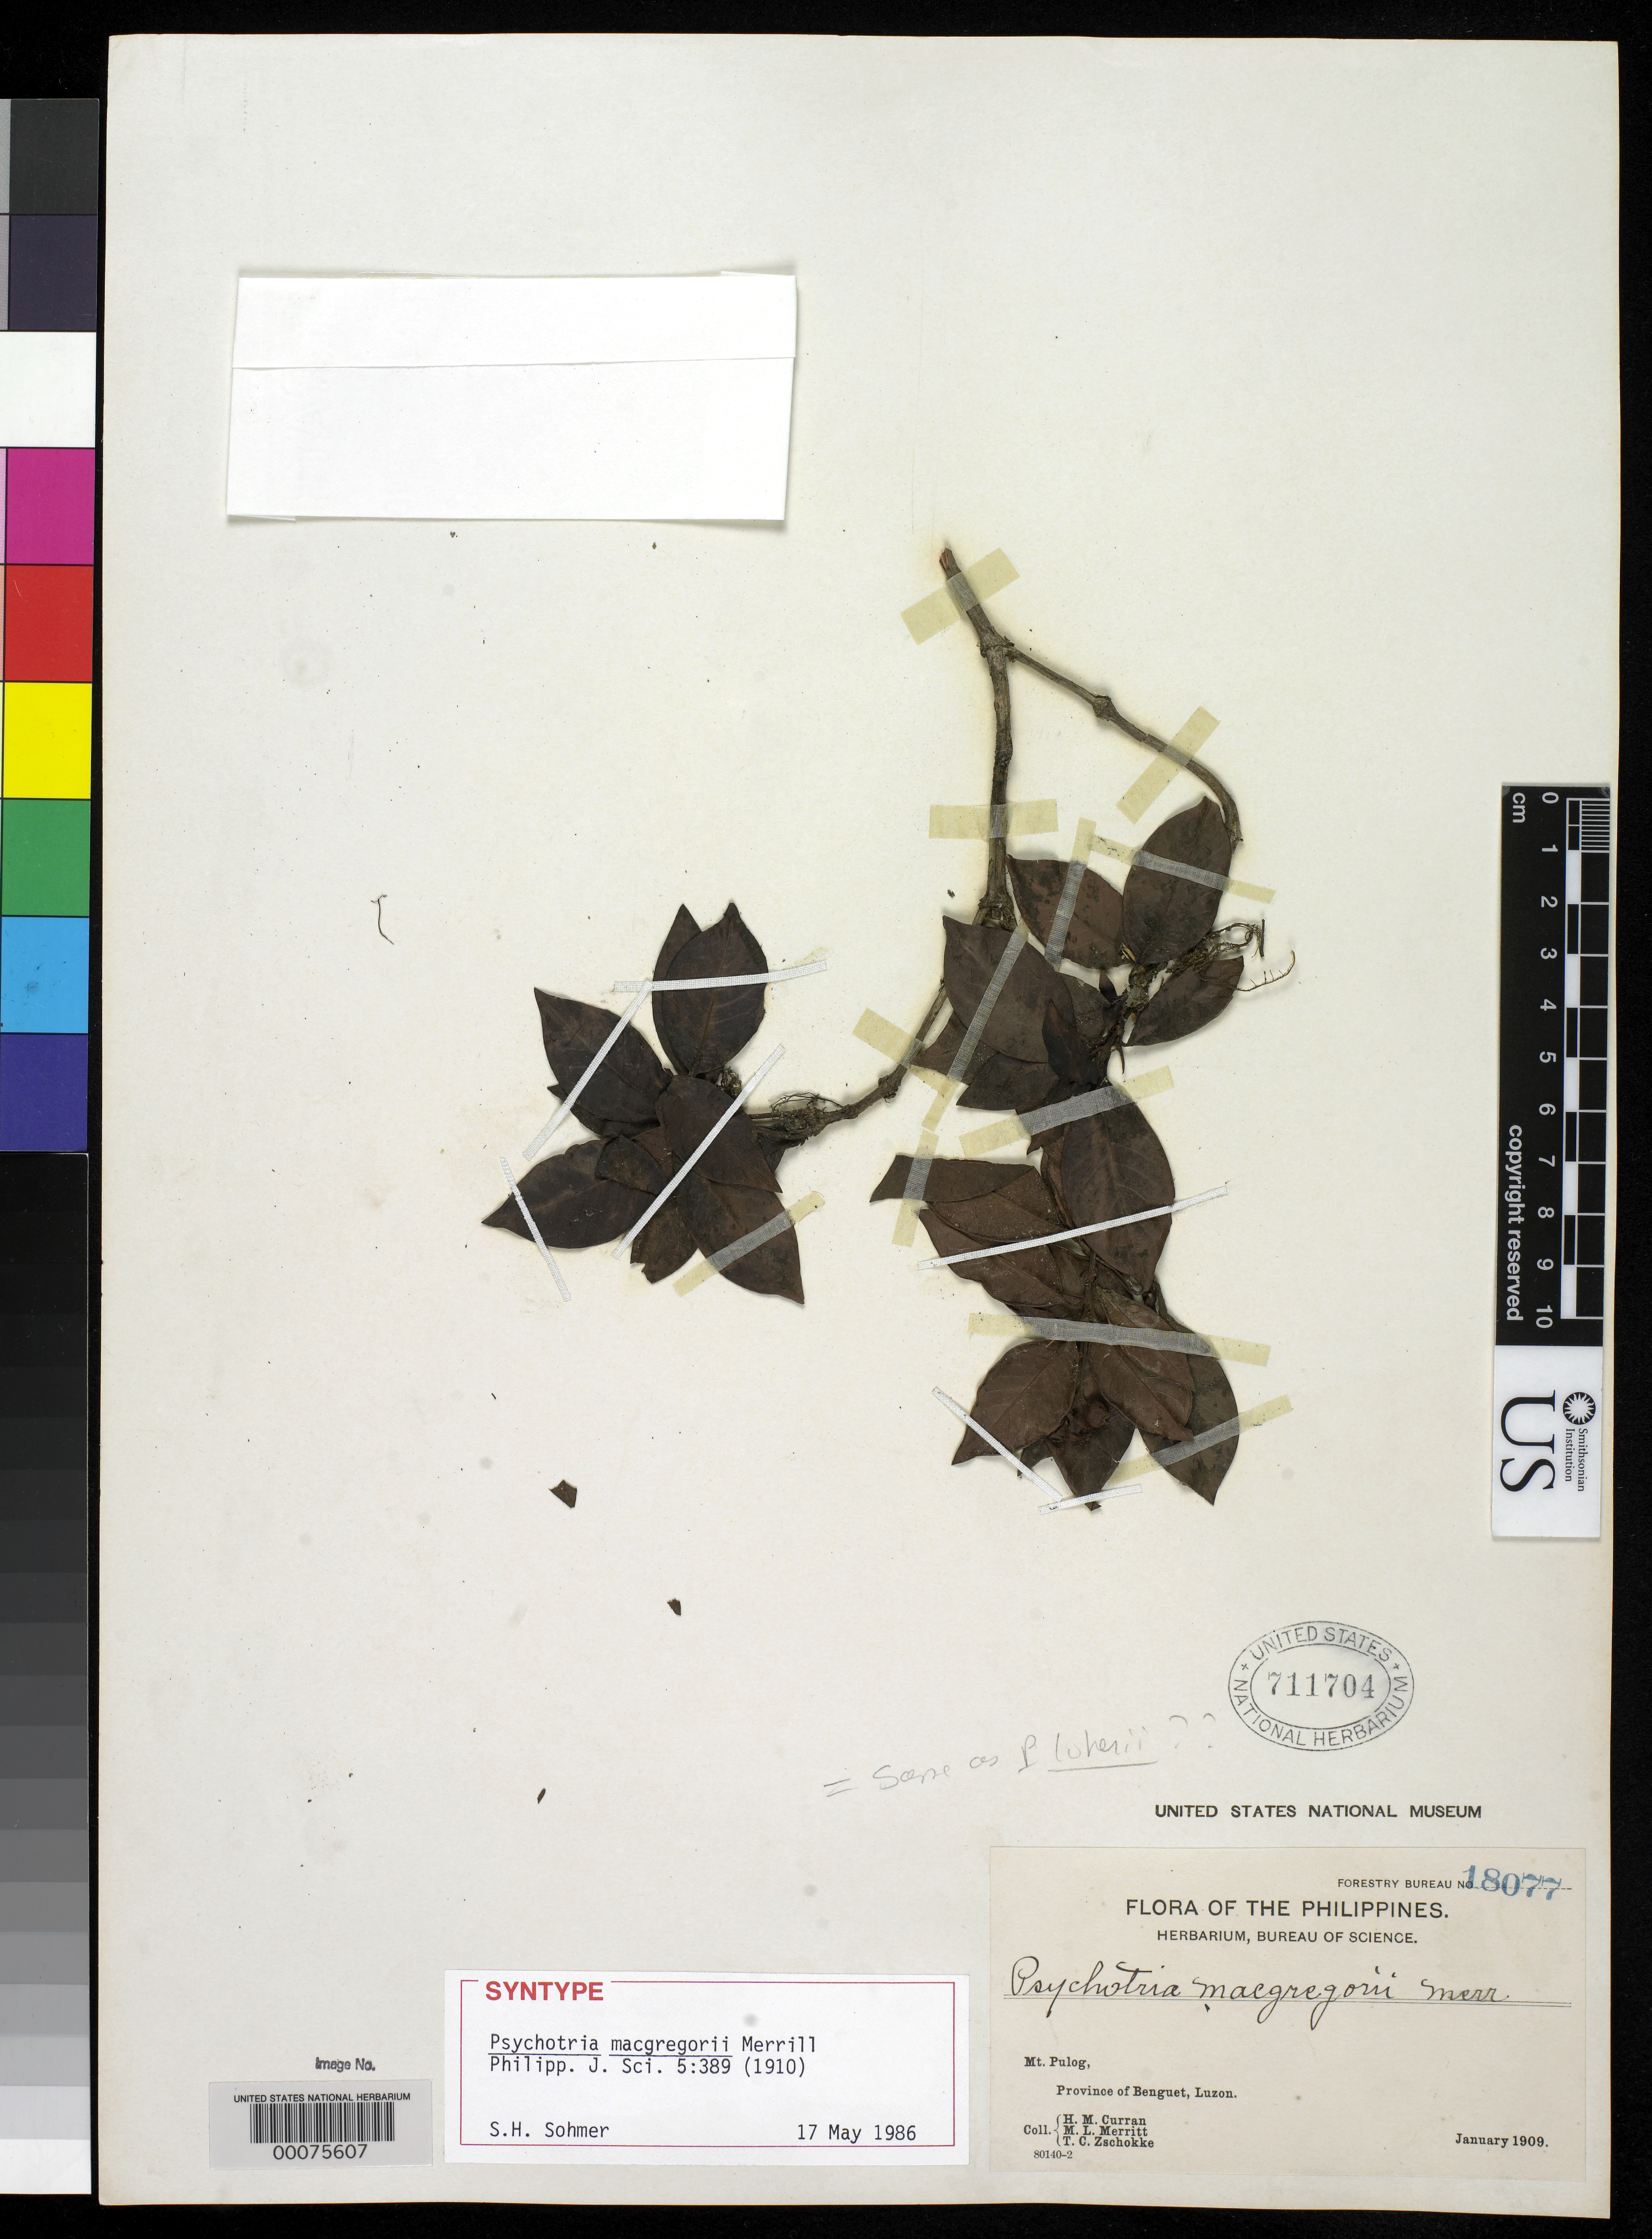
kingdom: Plantae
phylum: Tracheophyta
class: Magnoliopsida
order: Gentianales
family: Rubiaceae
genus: Psychotria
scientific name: Psychotria macgregorii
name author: Merr.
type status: Isosyntype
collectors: H. M. Curran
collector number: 18077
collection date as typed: Jan 1909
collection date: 1909-01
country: Philippines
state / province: Cordillera (Administrative Region)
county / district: Benguet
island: Luzon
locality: Mount Pulog.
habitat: Mossy forest.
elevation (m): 2400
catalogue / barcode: US 711704